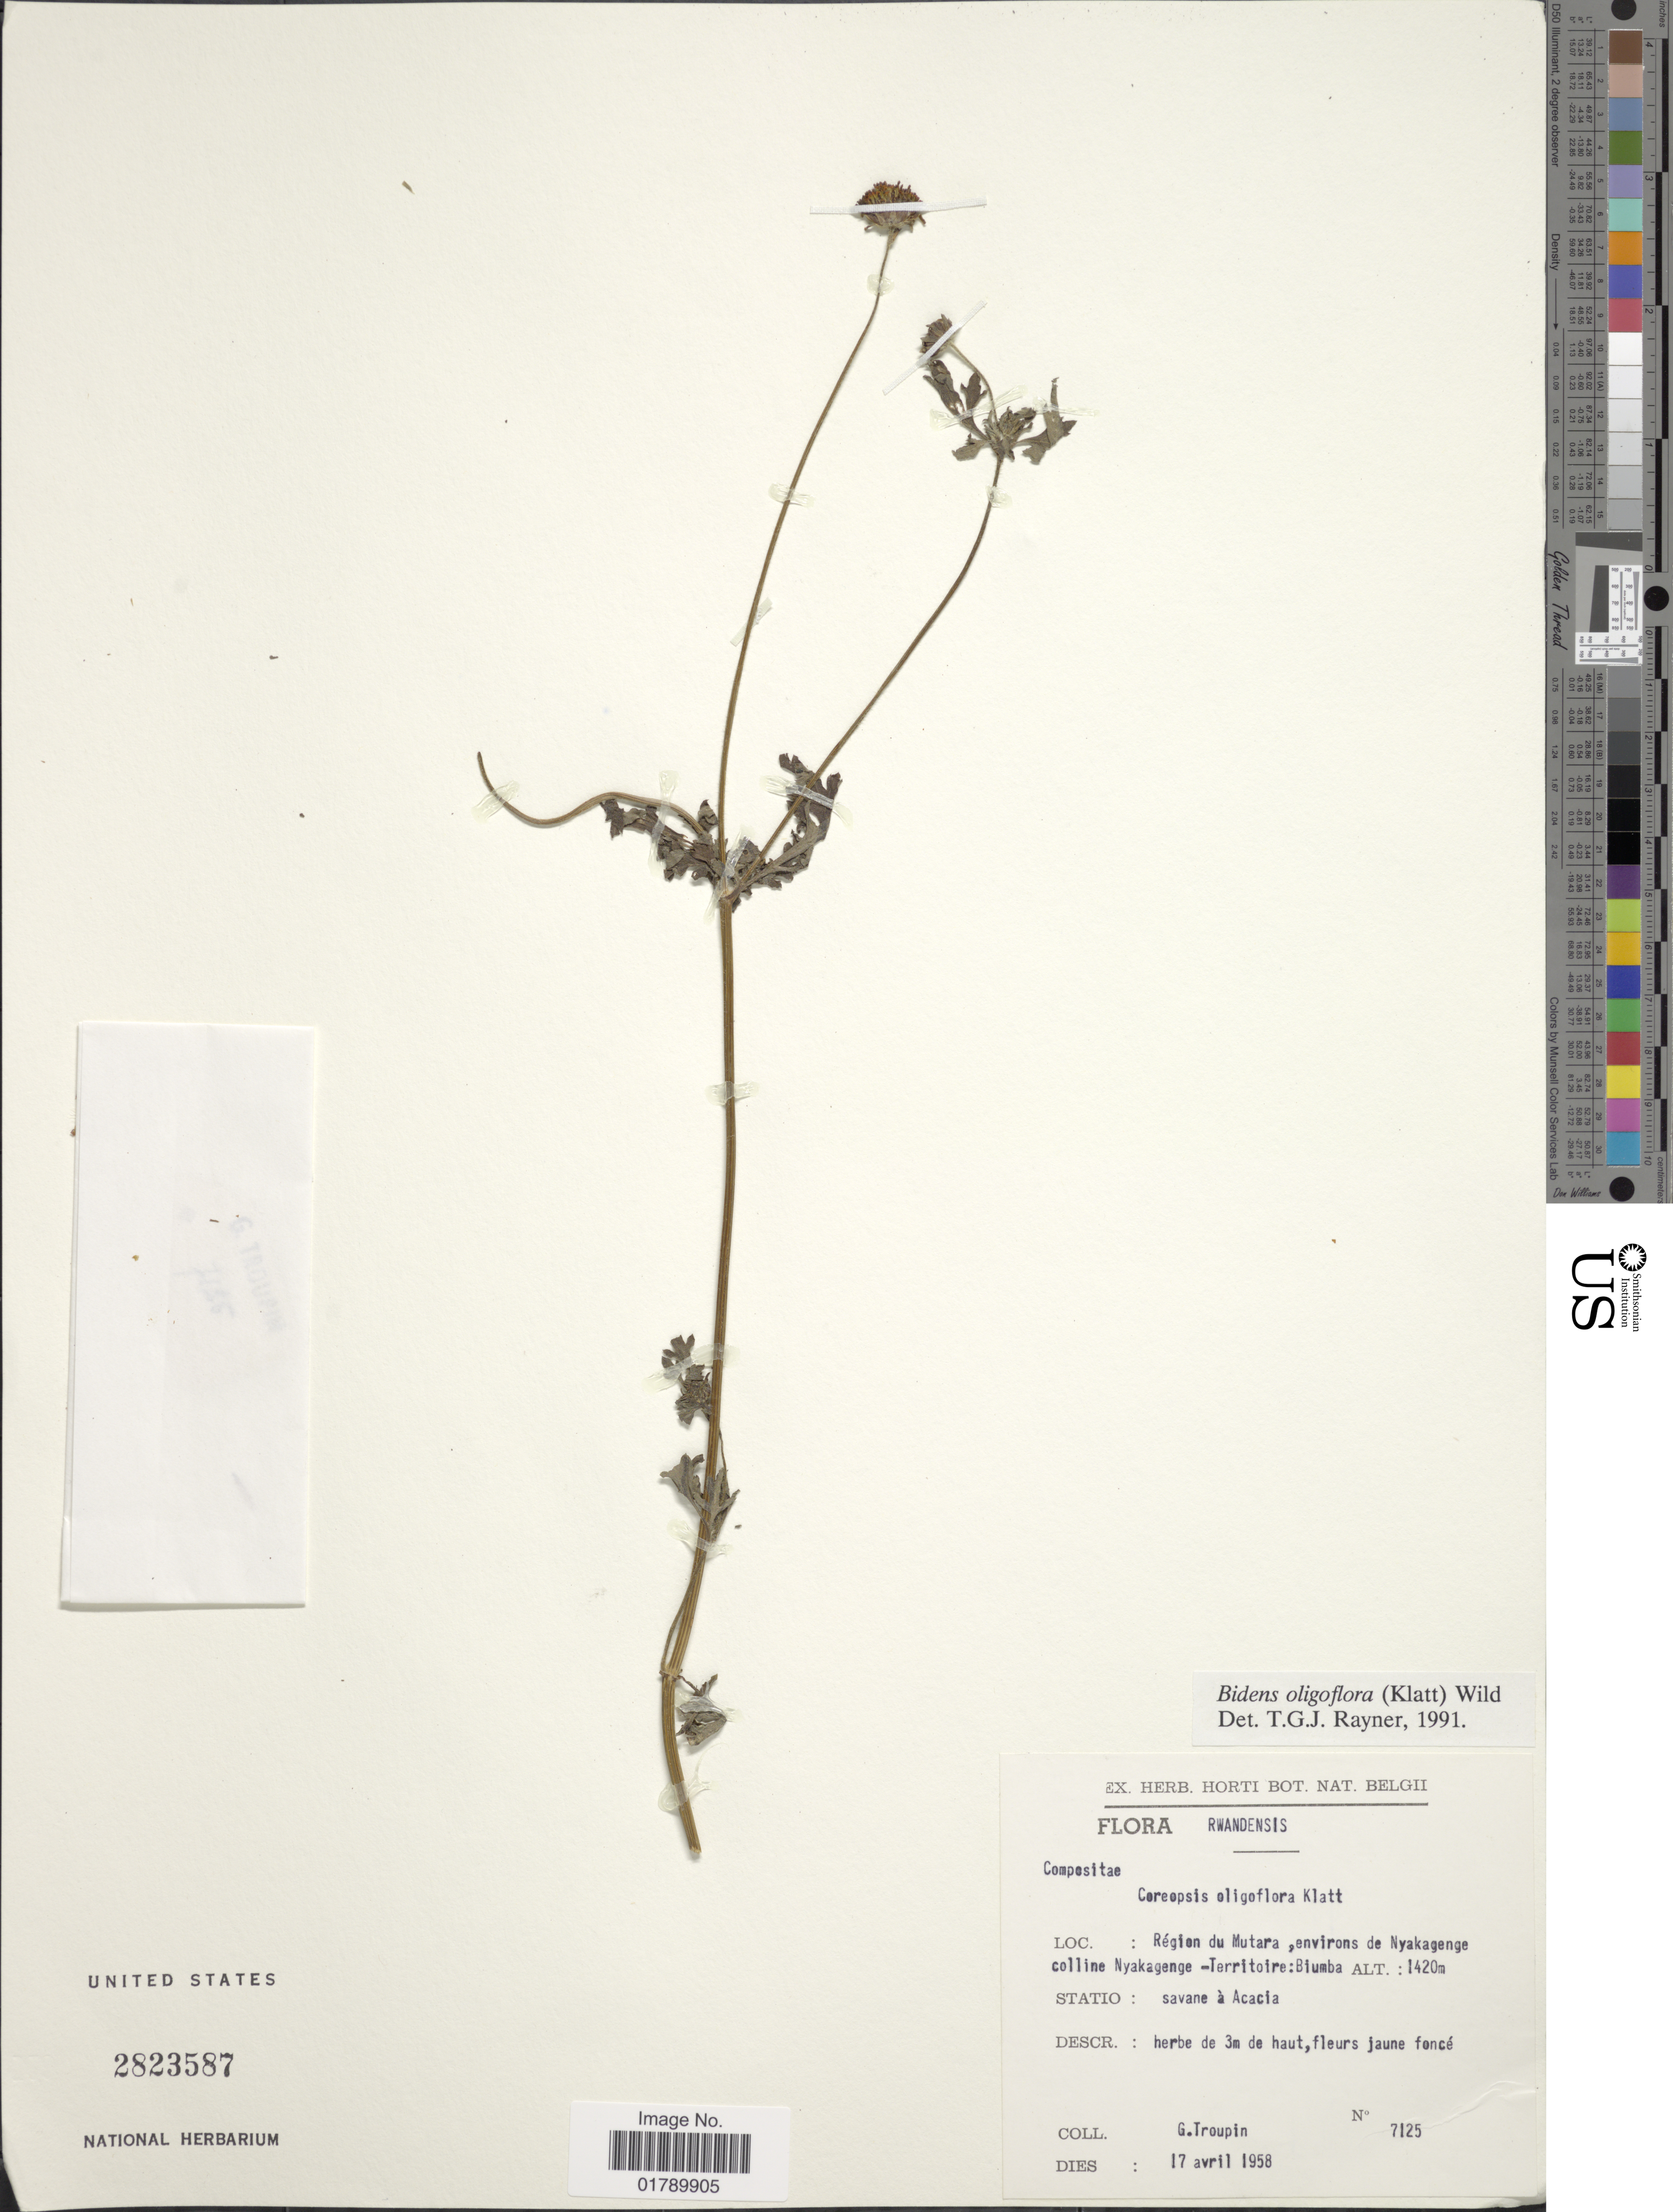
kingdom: Plantae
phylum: Tracheophyta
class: Magnoliopsida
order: Asterales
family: Asteraceae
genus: Bidens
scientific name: Bidens oligoflora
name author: (Klatt) Wild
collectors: G. Troupin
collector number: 7125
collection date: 1958-04-17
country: Rwanda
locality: Rwandrnsis.Region du mutara, environs de Nyakagenge colline Nyakagenge-Territoire; Biumba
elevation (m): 1420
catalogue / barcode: US 2823587